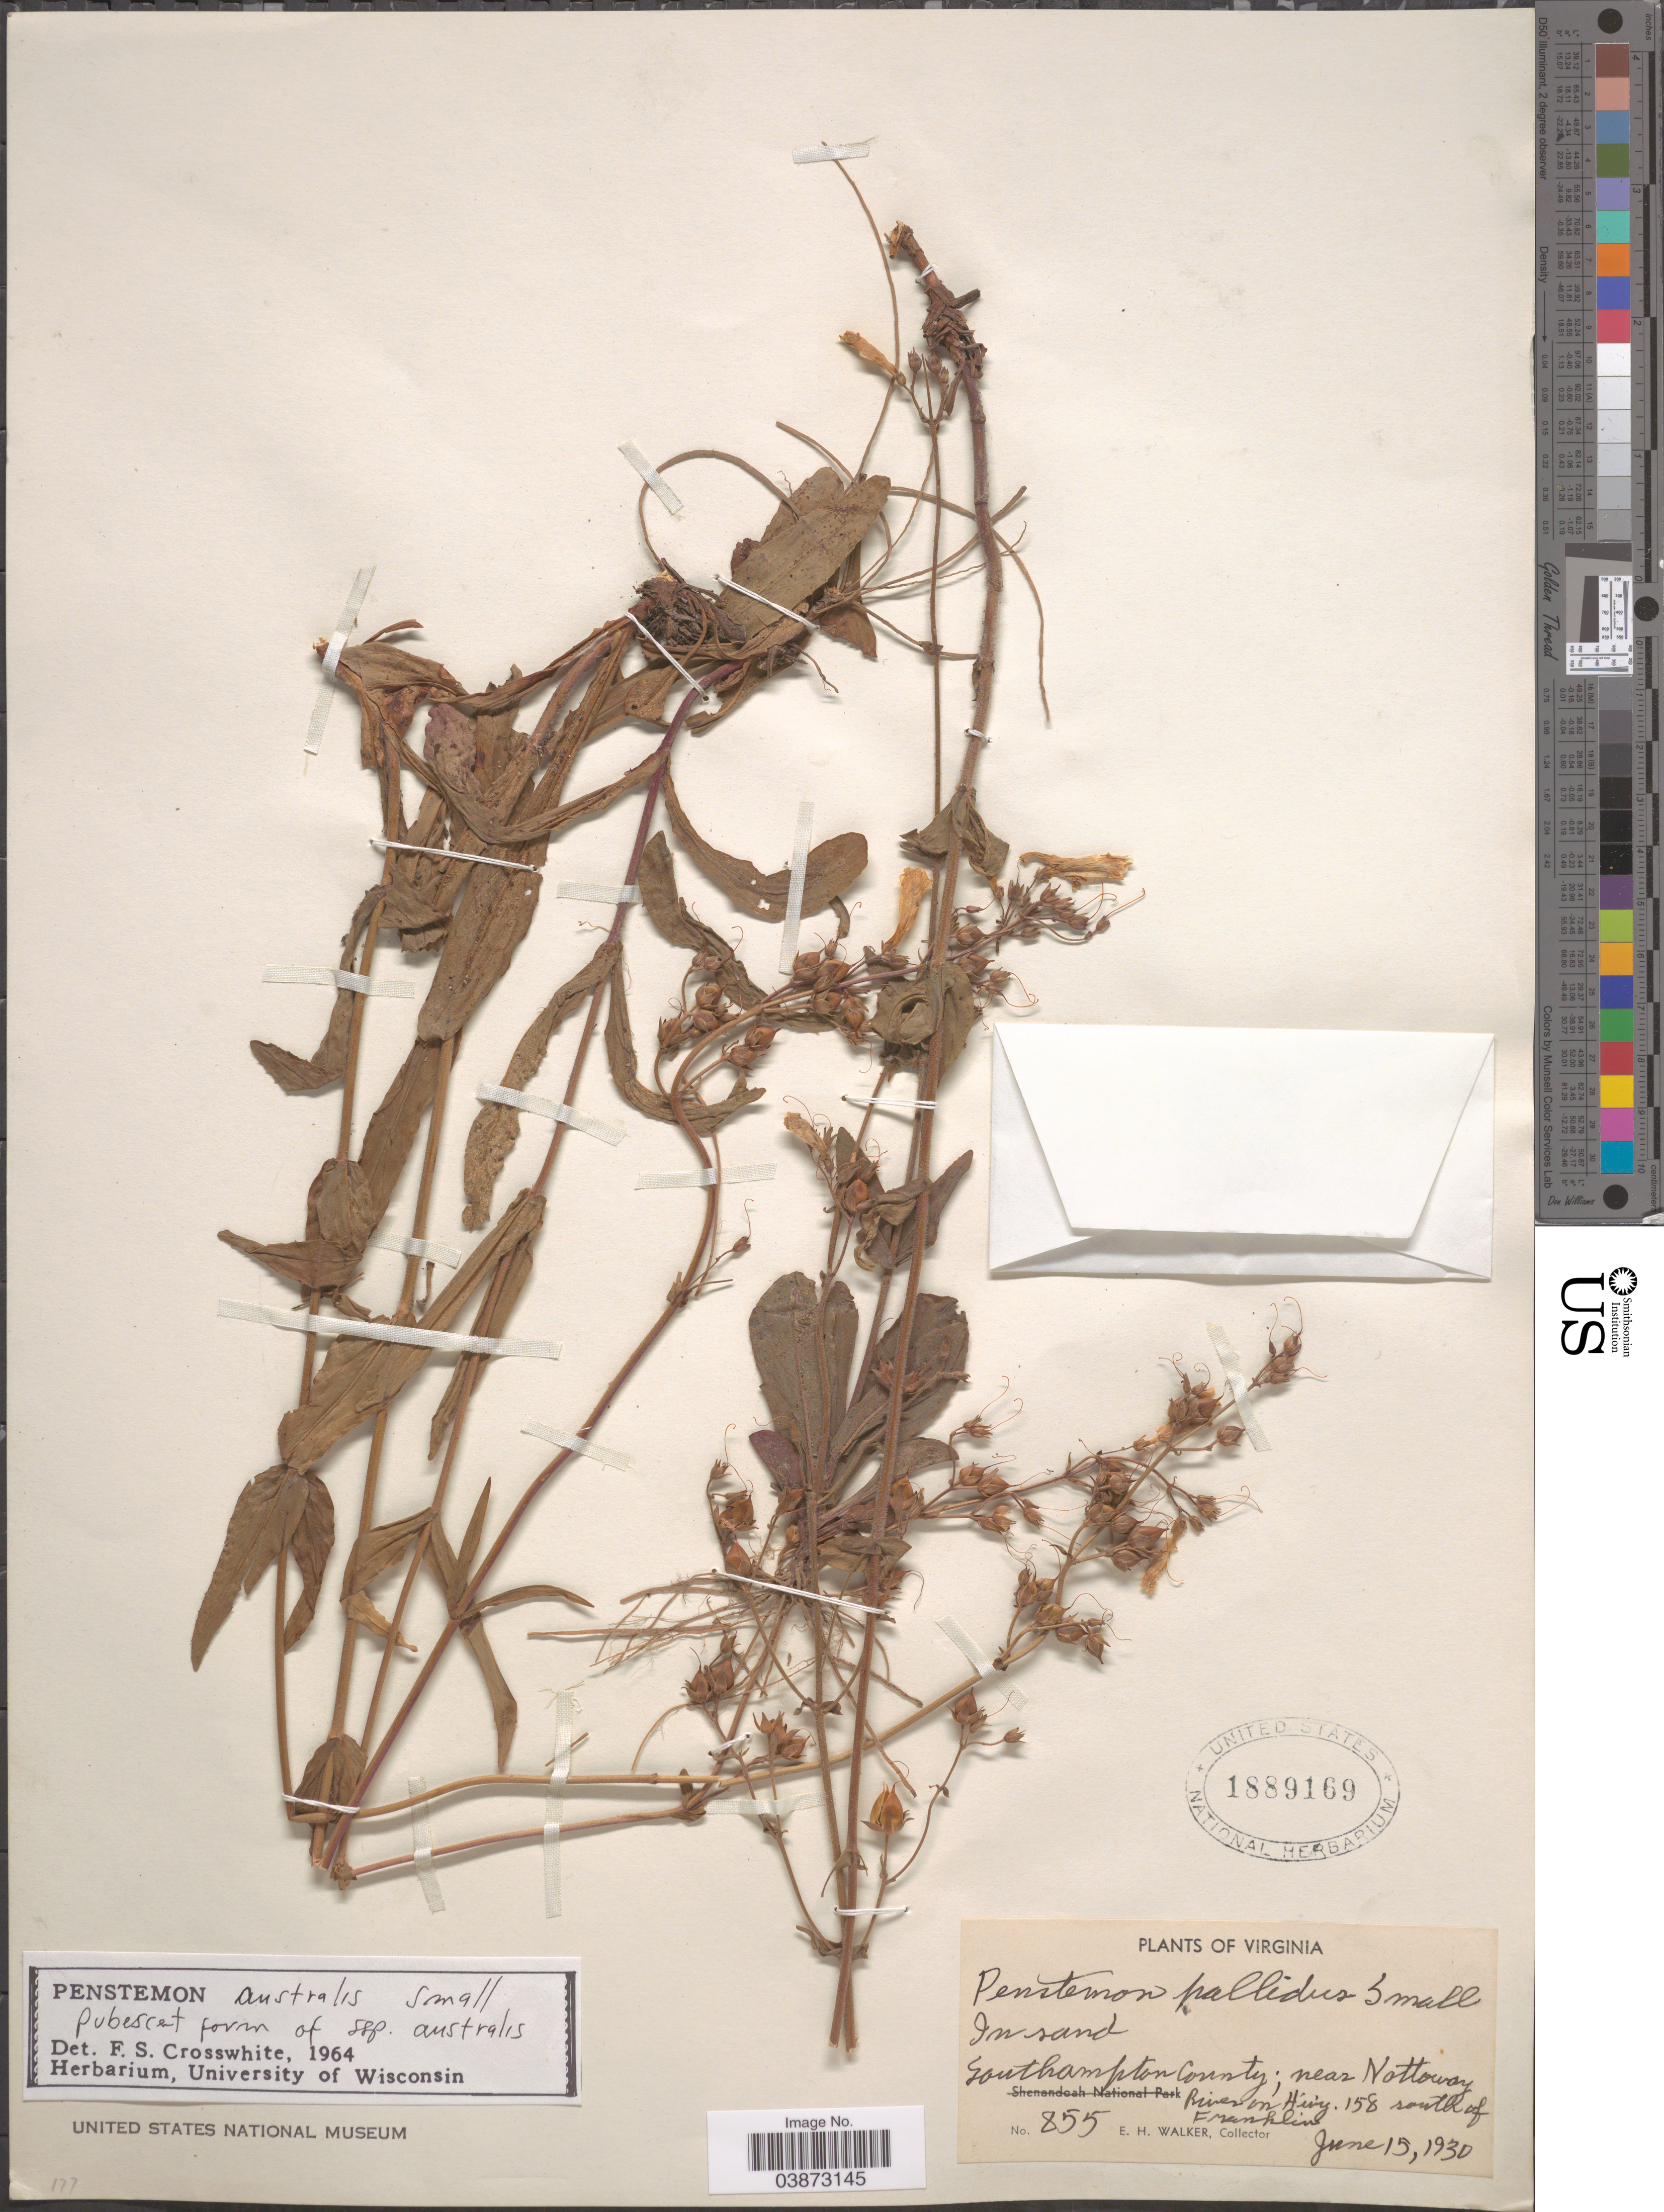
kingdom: Plantae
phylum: Tracheophyta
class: Magnoliopsida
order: Lamiales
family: Plantaginaceae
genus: Penstemon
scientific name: Penstemon australis subsp. australis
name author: Small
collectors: E. H. Walker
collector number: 855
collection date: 1930-06-15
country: United States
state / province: Virginia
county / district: Southampton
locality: Southampton County: near Nottoway River on Hiwy 158 south of Franklin.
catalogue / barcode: US 1889169